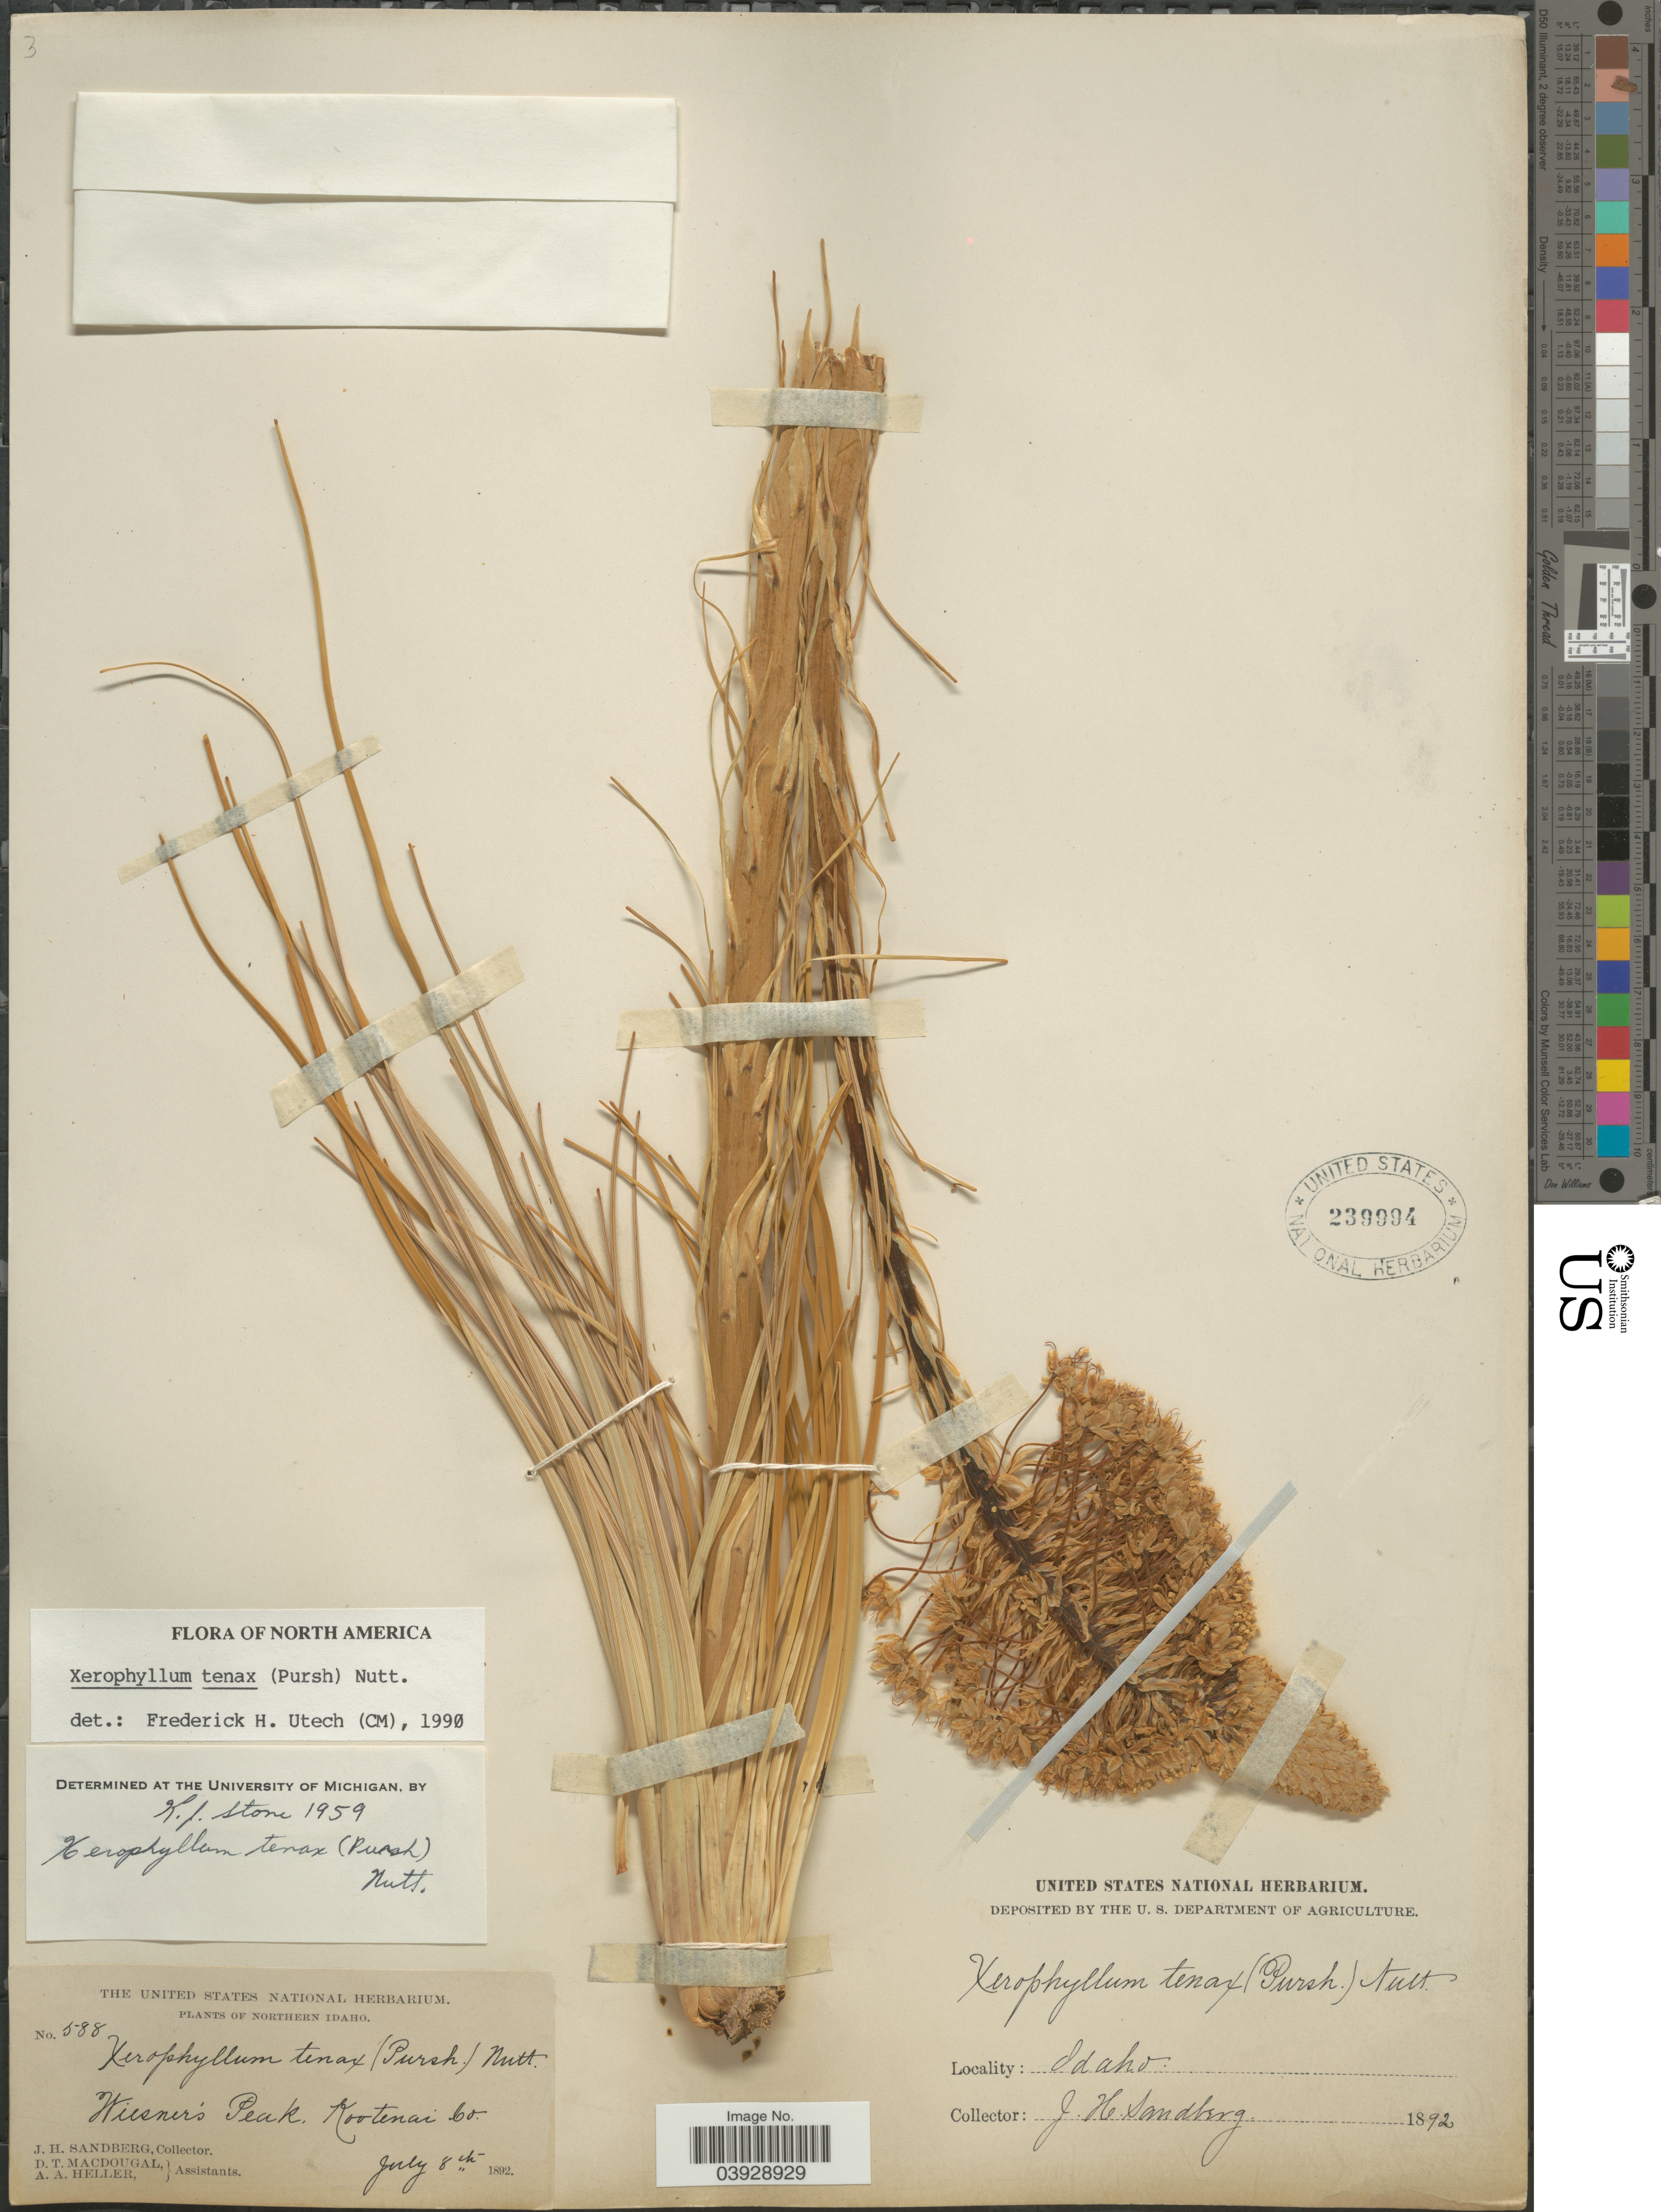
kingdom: Plantae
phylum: Tracheophyta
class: Liliopsida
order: Liliales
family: Melanthiaceae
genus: Xerophyllum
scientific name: Xerophyllum tenax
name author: (Pursh) Nutt.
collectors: J. H. Sandberg, D. T. MacDougal & A. A. Heller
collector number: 588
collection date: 1892-07-08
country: United States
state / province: Idaho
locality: Northern Idaho. Wiesner's Peak, Kootenai Co.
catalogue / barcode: US 239994